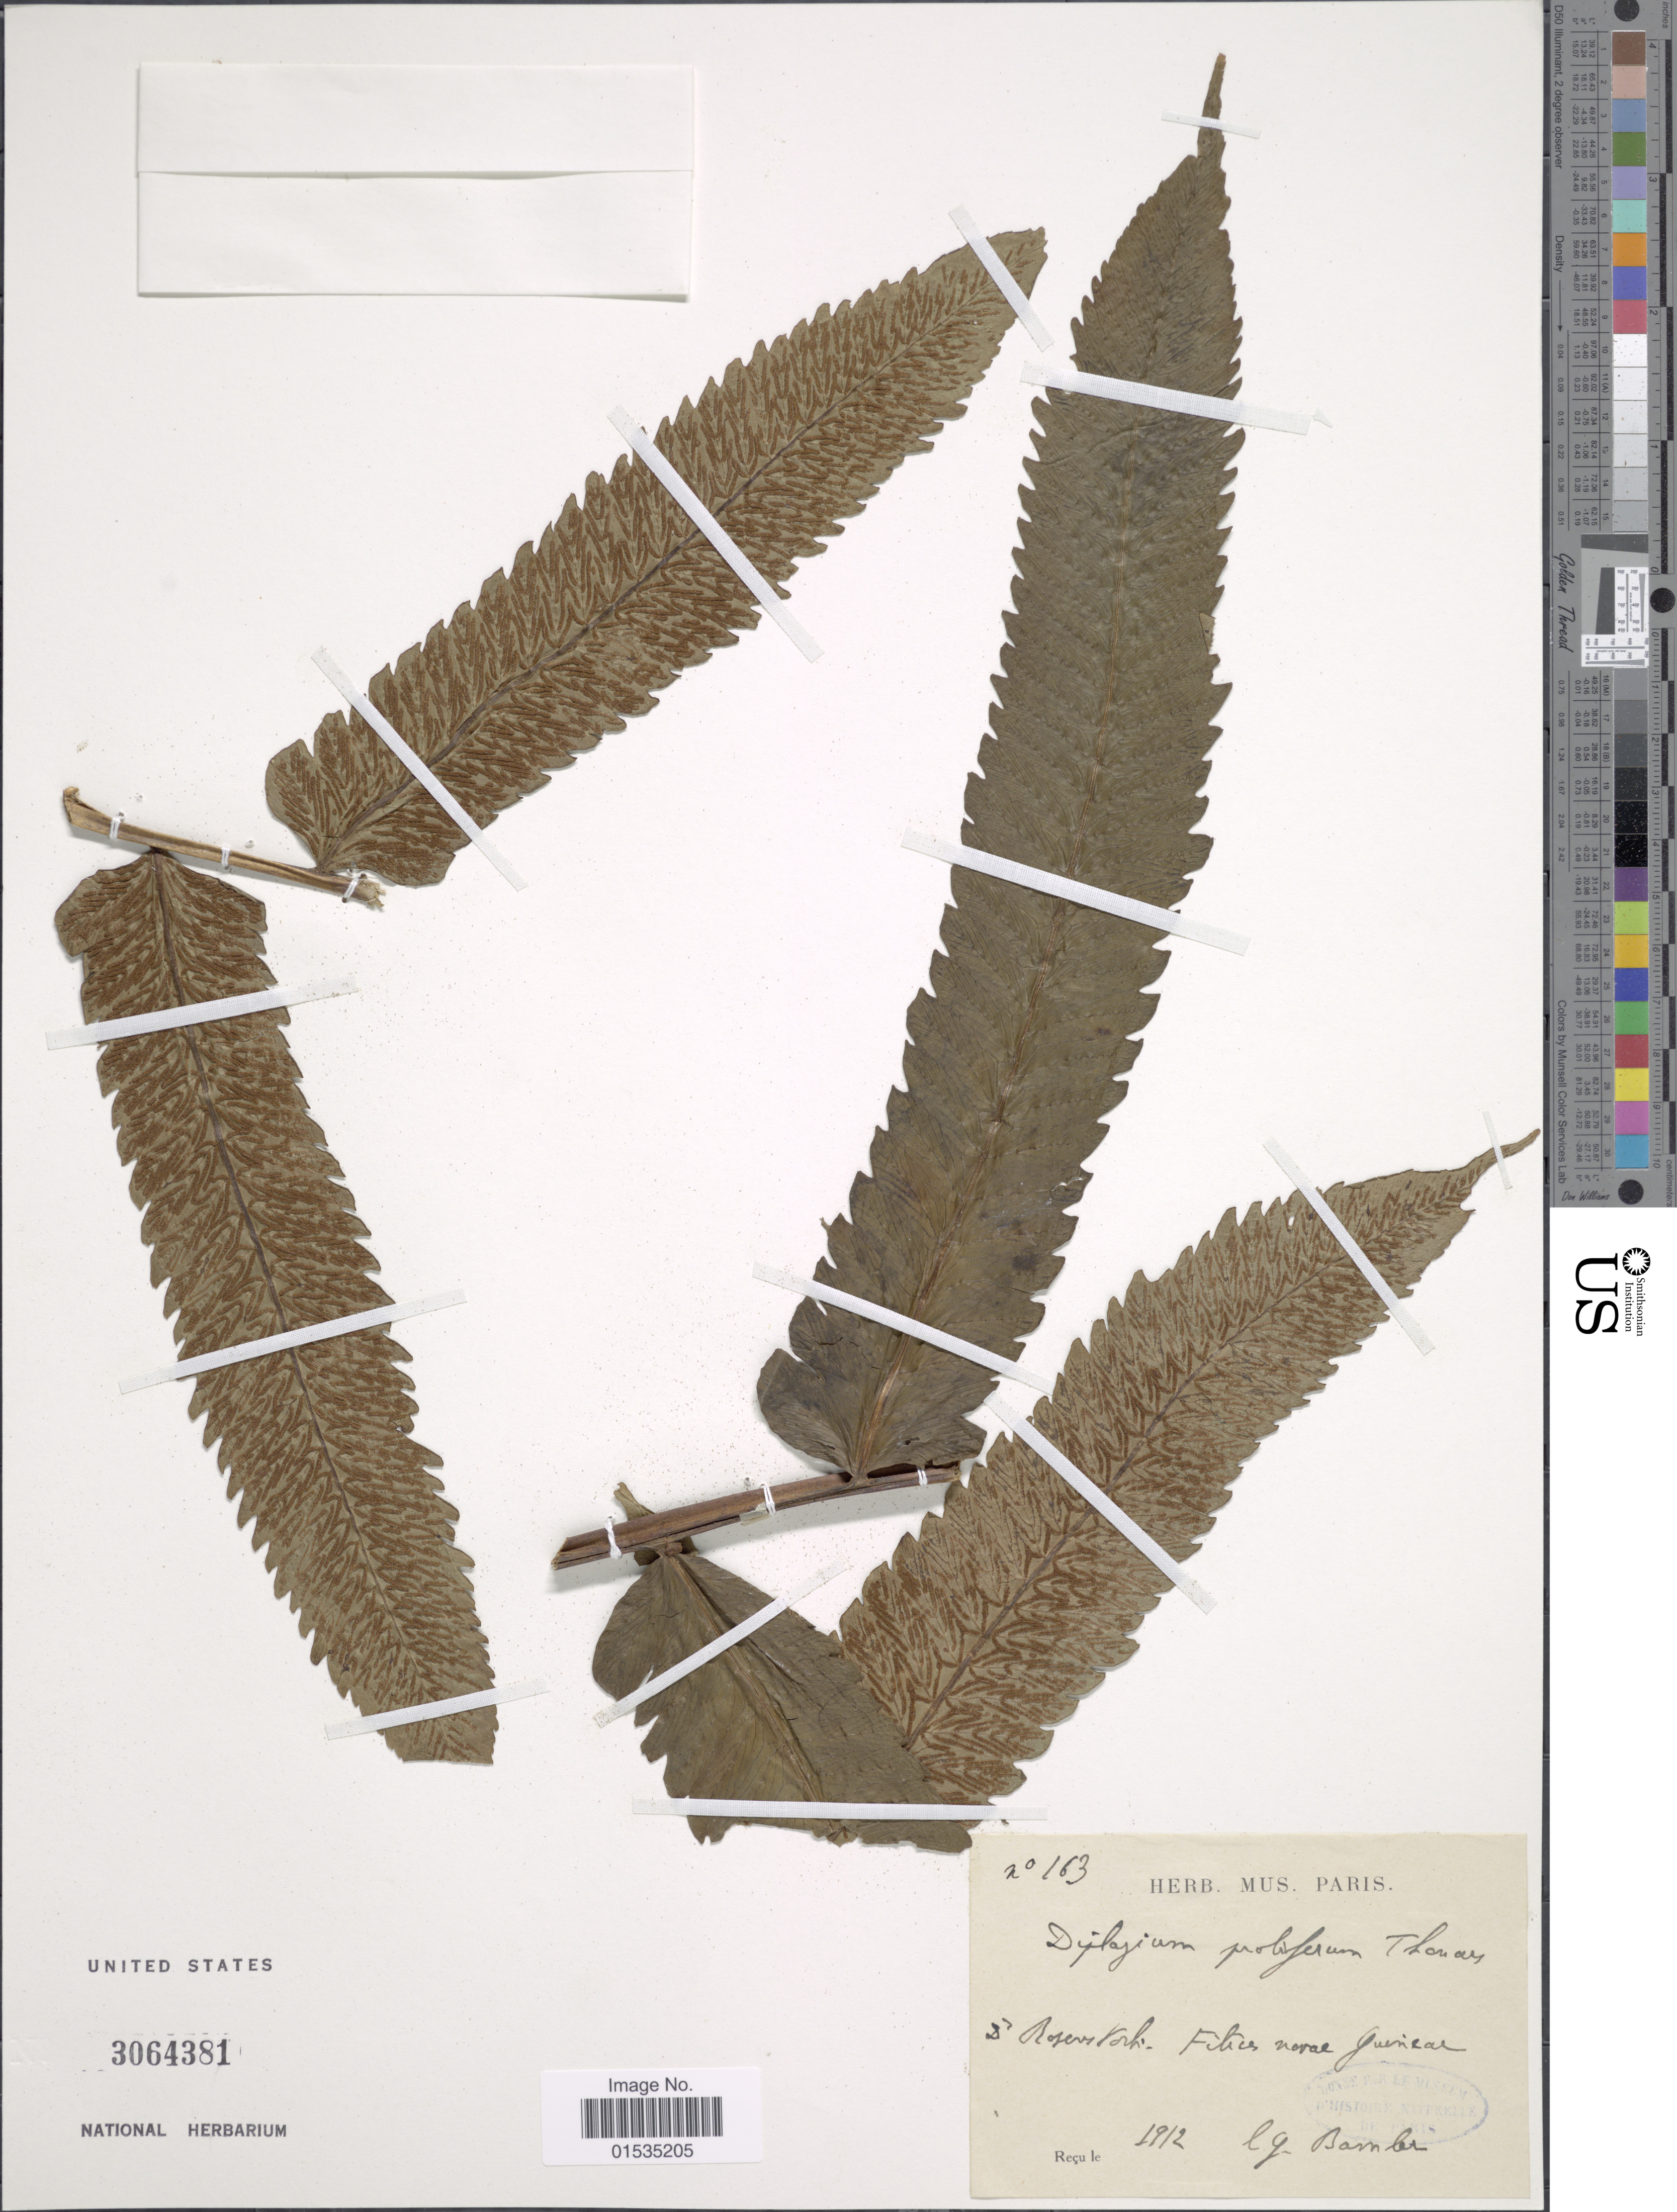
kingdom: Plantae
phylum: Tracheophyta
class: Polypodiopsida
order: Polypodiales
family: Athyriaceae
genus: Diplazium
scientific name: Diplazium proliferum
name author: (Lam.) Thouars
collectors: Bamler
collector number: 163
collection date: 1912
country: Papua New Guinea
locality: A Bosetork, Filcis novea Guineae [interpreted]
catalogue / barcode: US 3064381